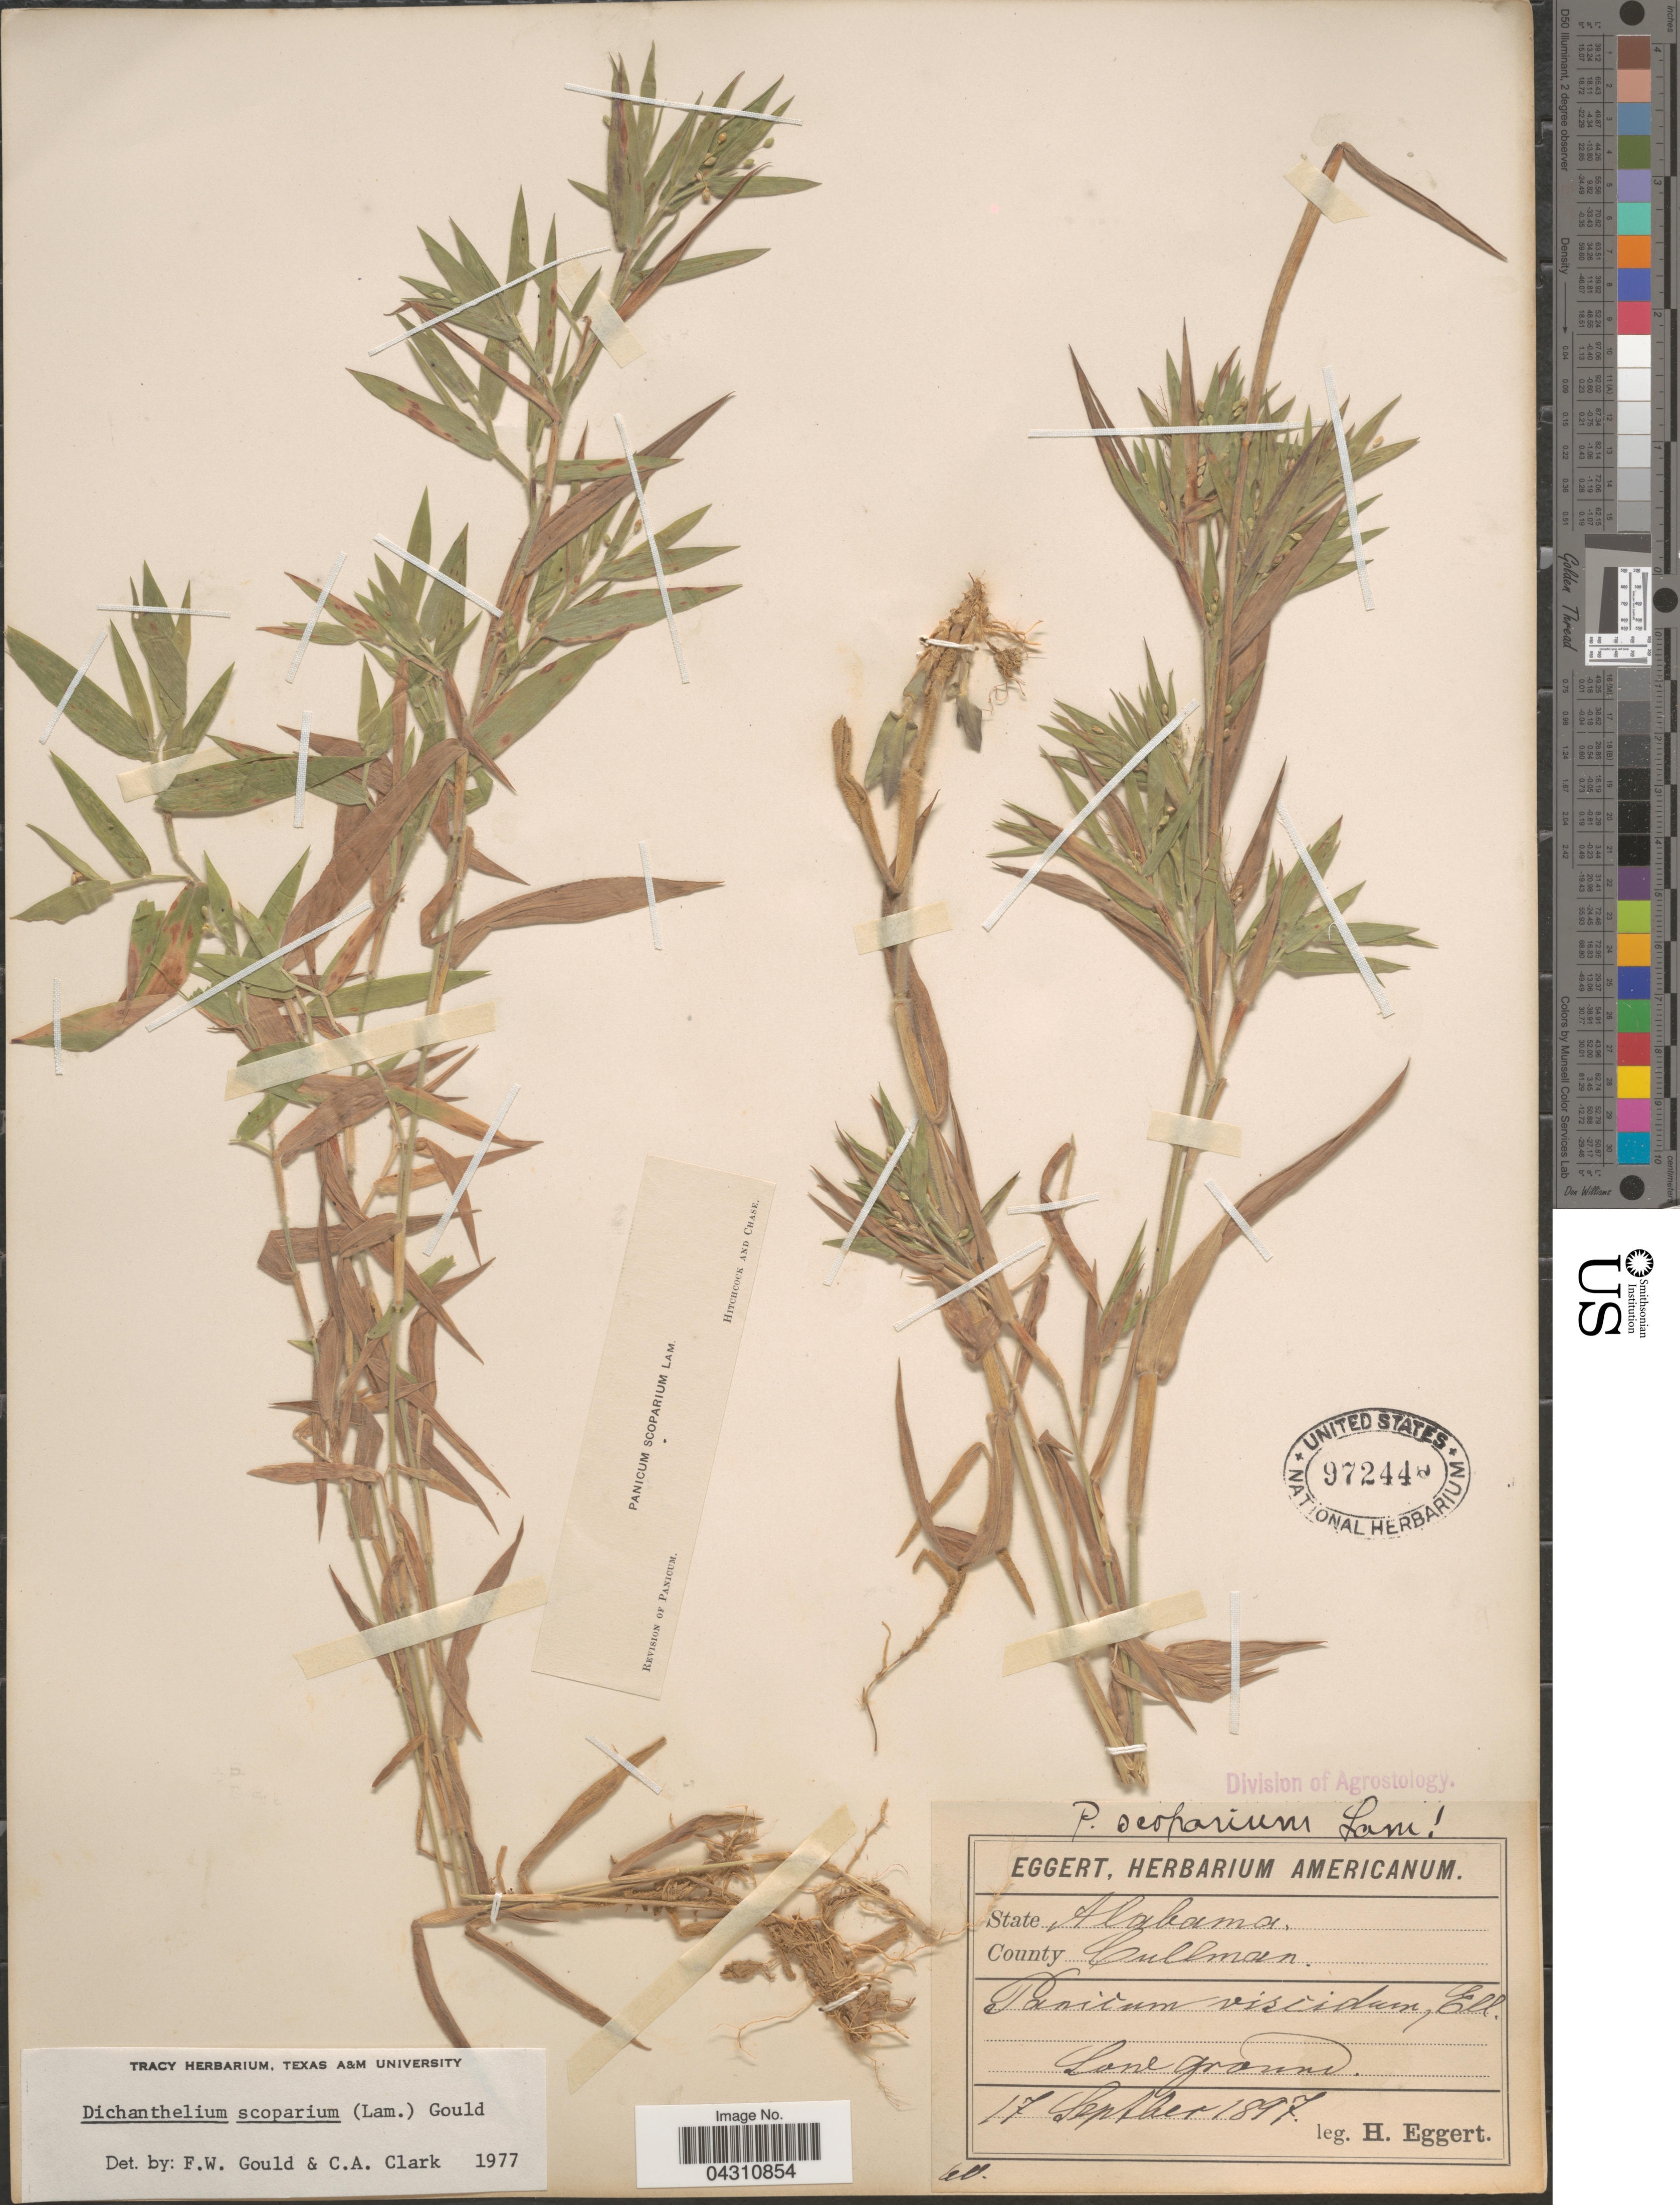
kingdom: Plantae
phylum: Tracheophyta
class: Liliopsida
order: Poales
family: Poaceae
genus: Dichanthelium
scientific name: Dichanthelium scoparium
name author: (Lam.) Gould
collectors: H. Eggert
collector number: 60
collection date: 1897-09-17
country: United States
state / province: Alabama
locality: County Cullman.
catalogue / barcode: US 972440